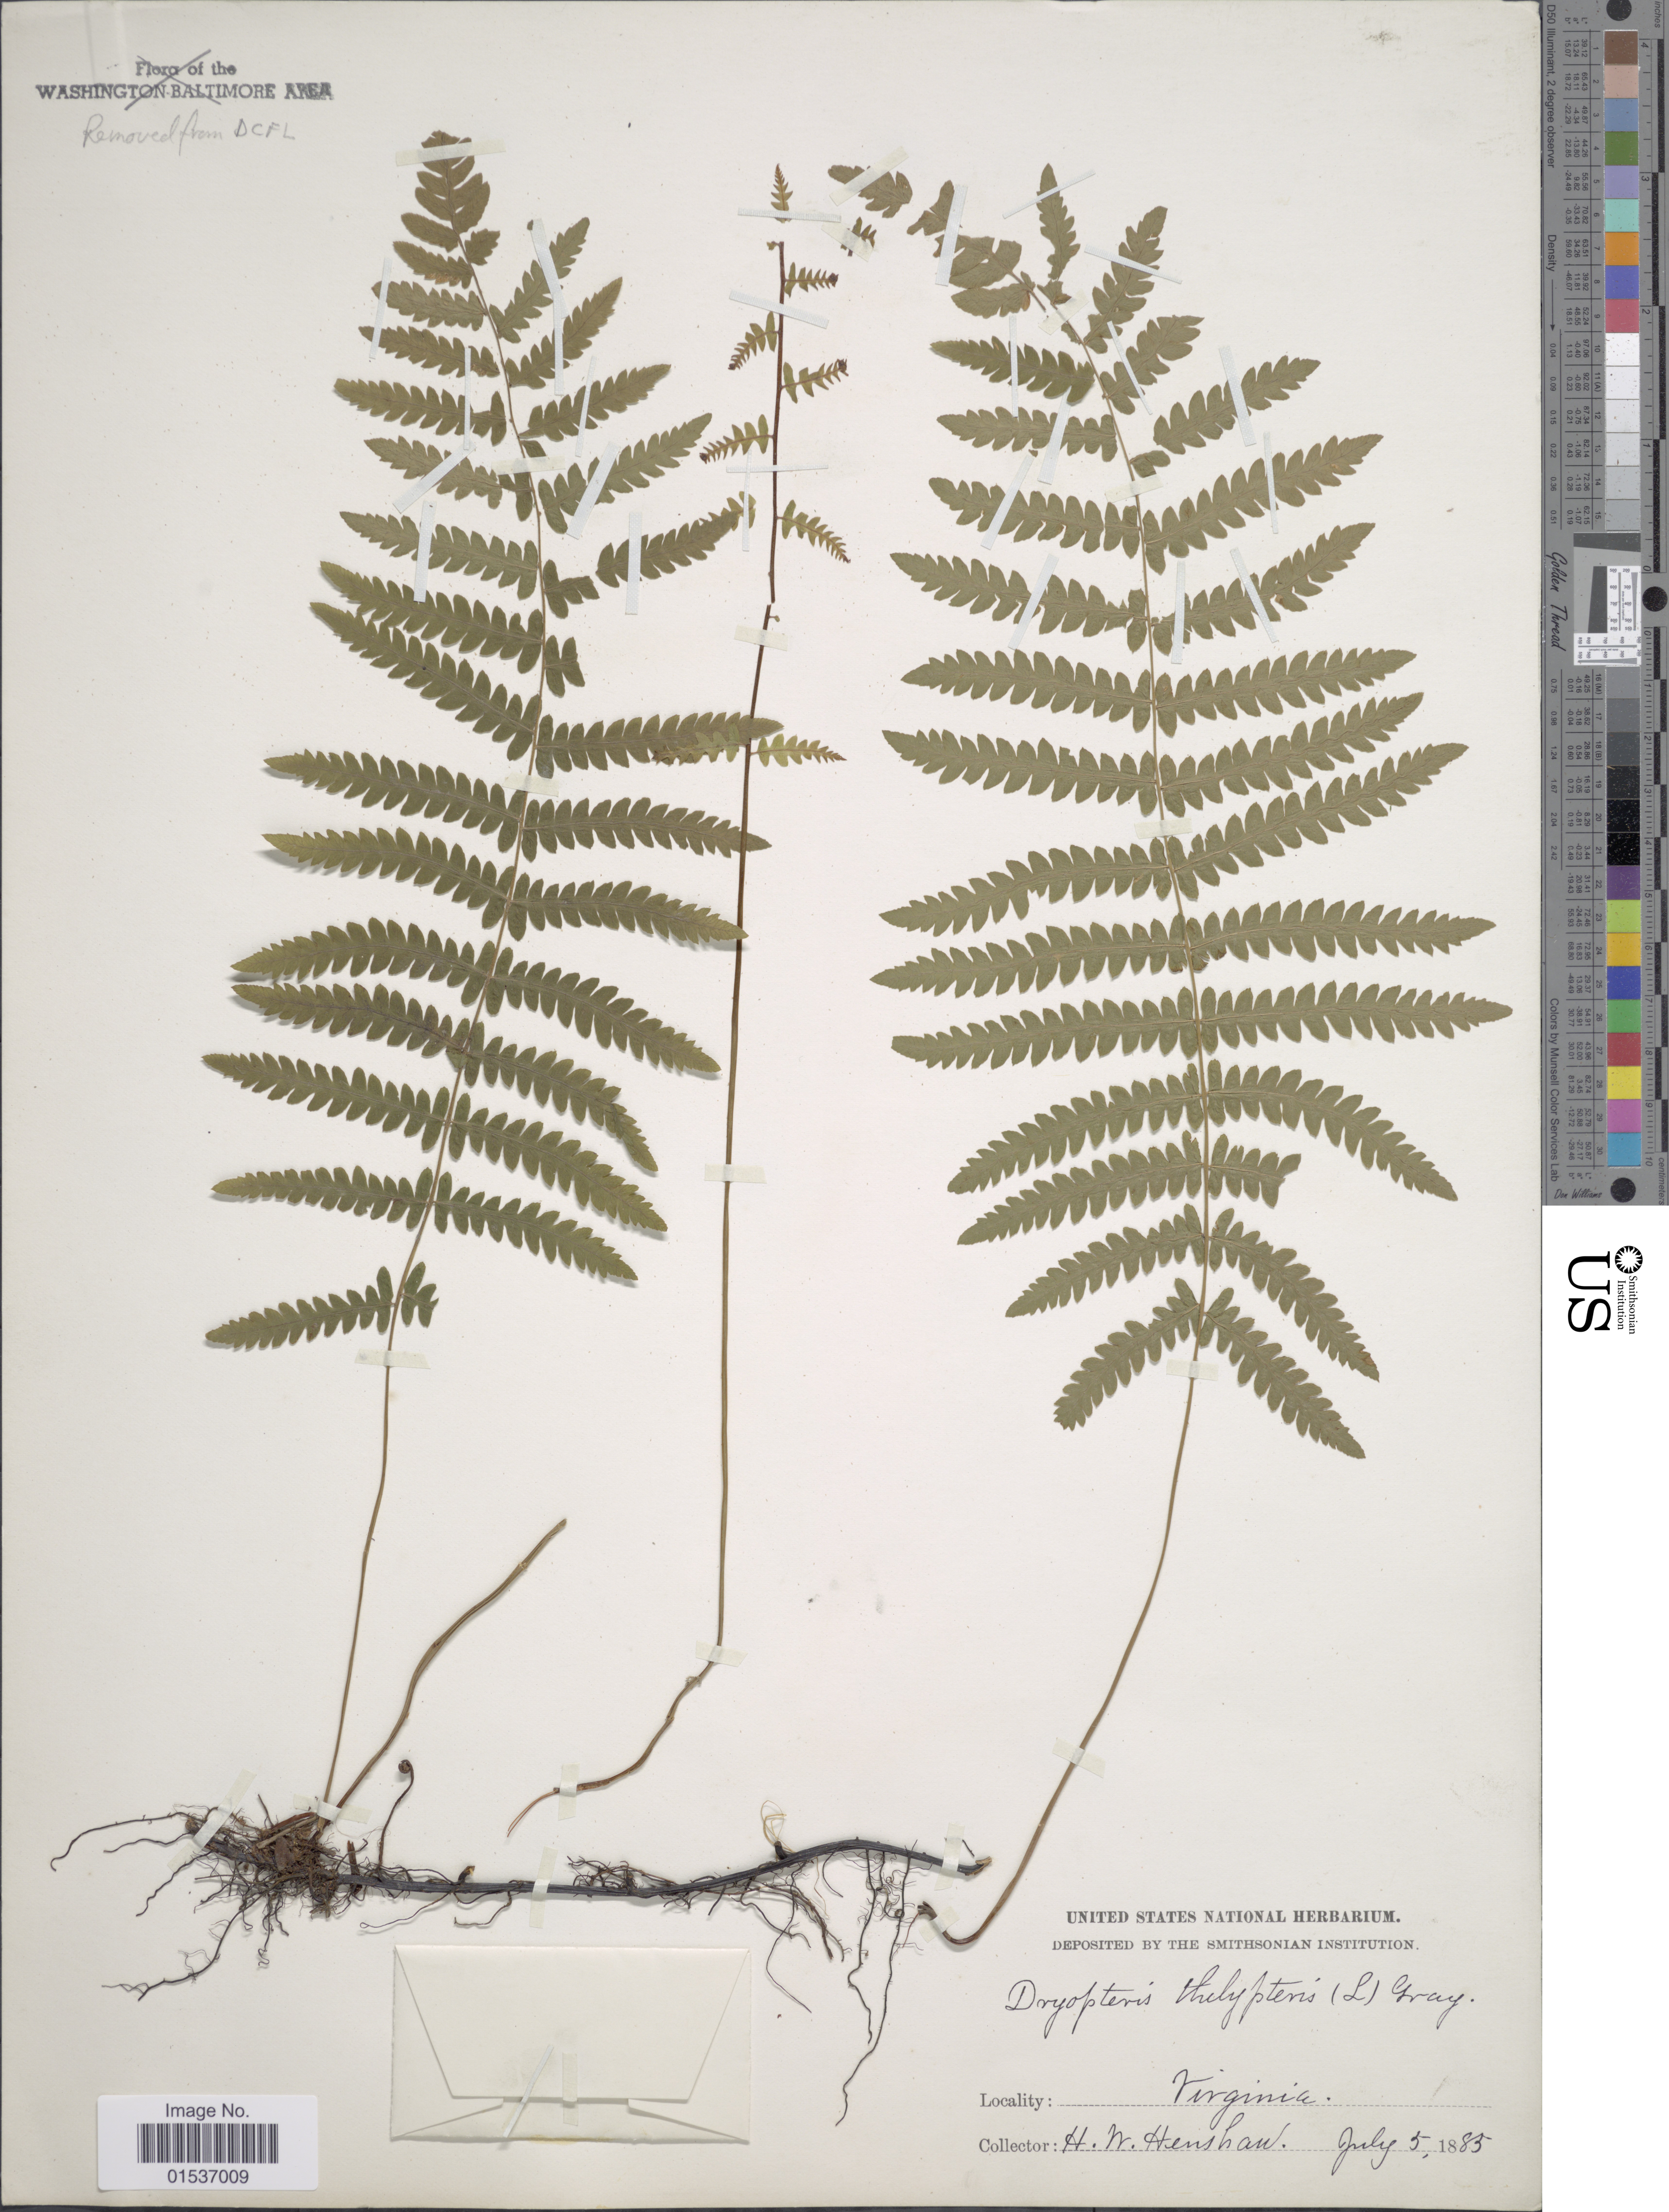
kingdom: Plantae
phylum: Tracheophyta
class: Polypodiopsida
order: Polypodiales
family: Thelypteridaceae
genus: Thelypteris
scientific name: Thelypteris palustris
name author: (Salisb.) Schott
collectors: H. Henshaw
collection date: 1885-07-05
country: United States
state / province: Virginia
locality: Virginia.